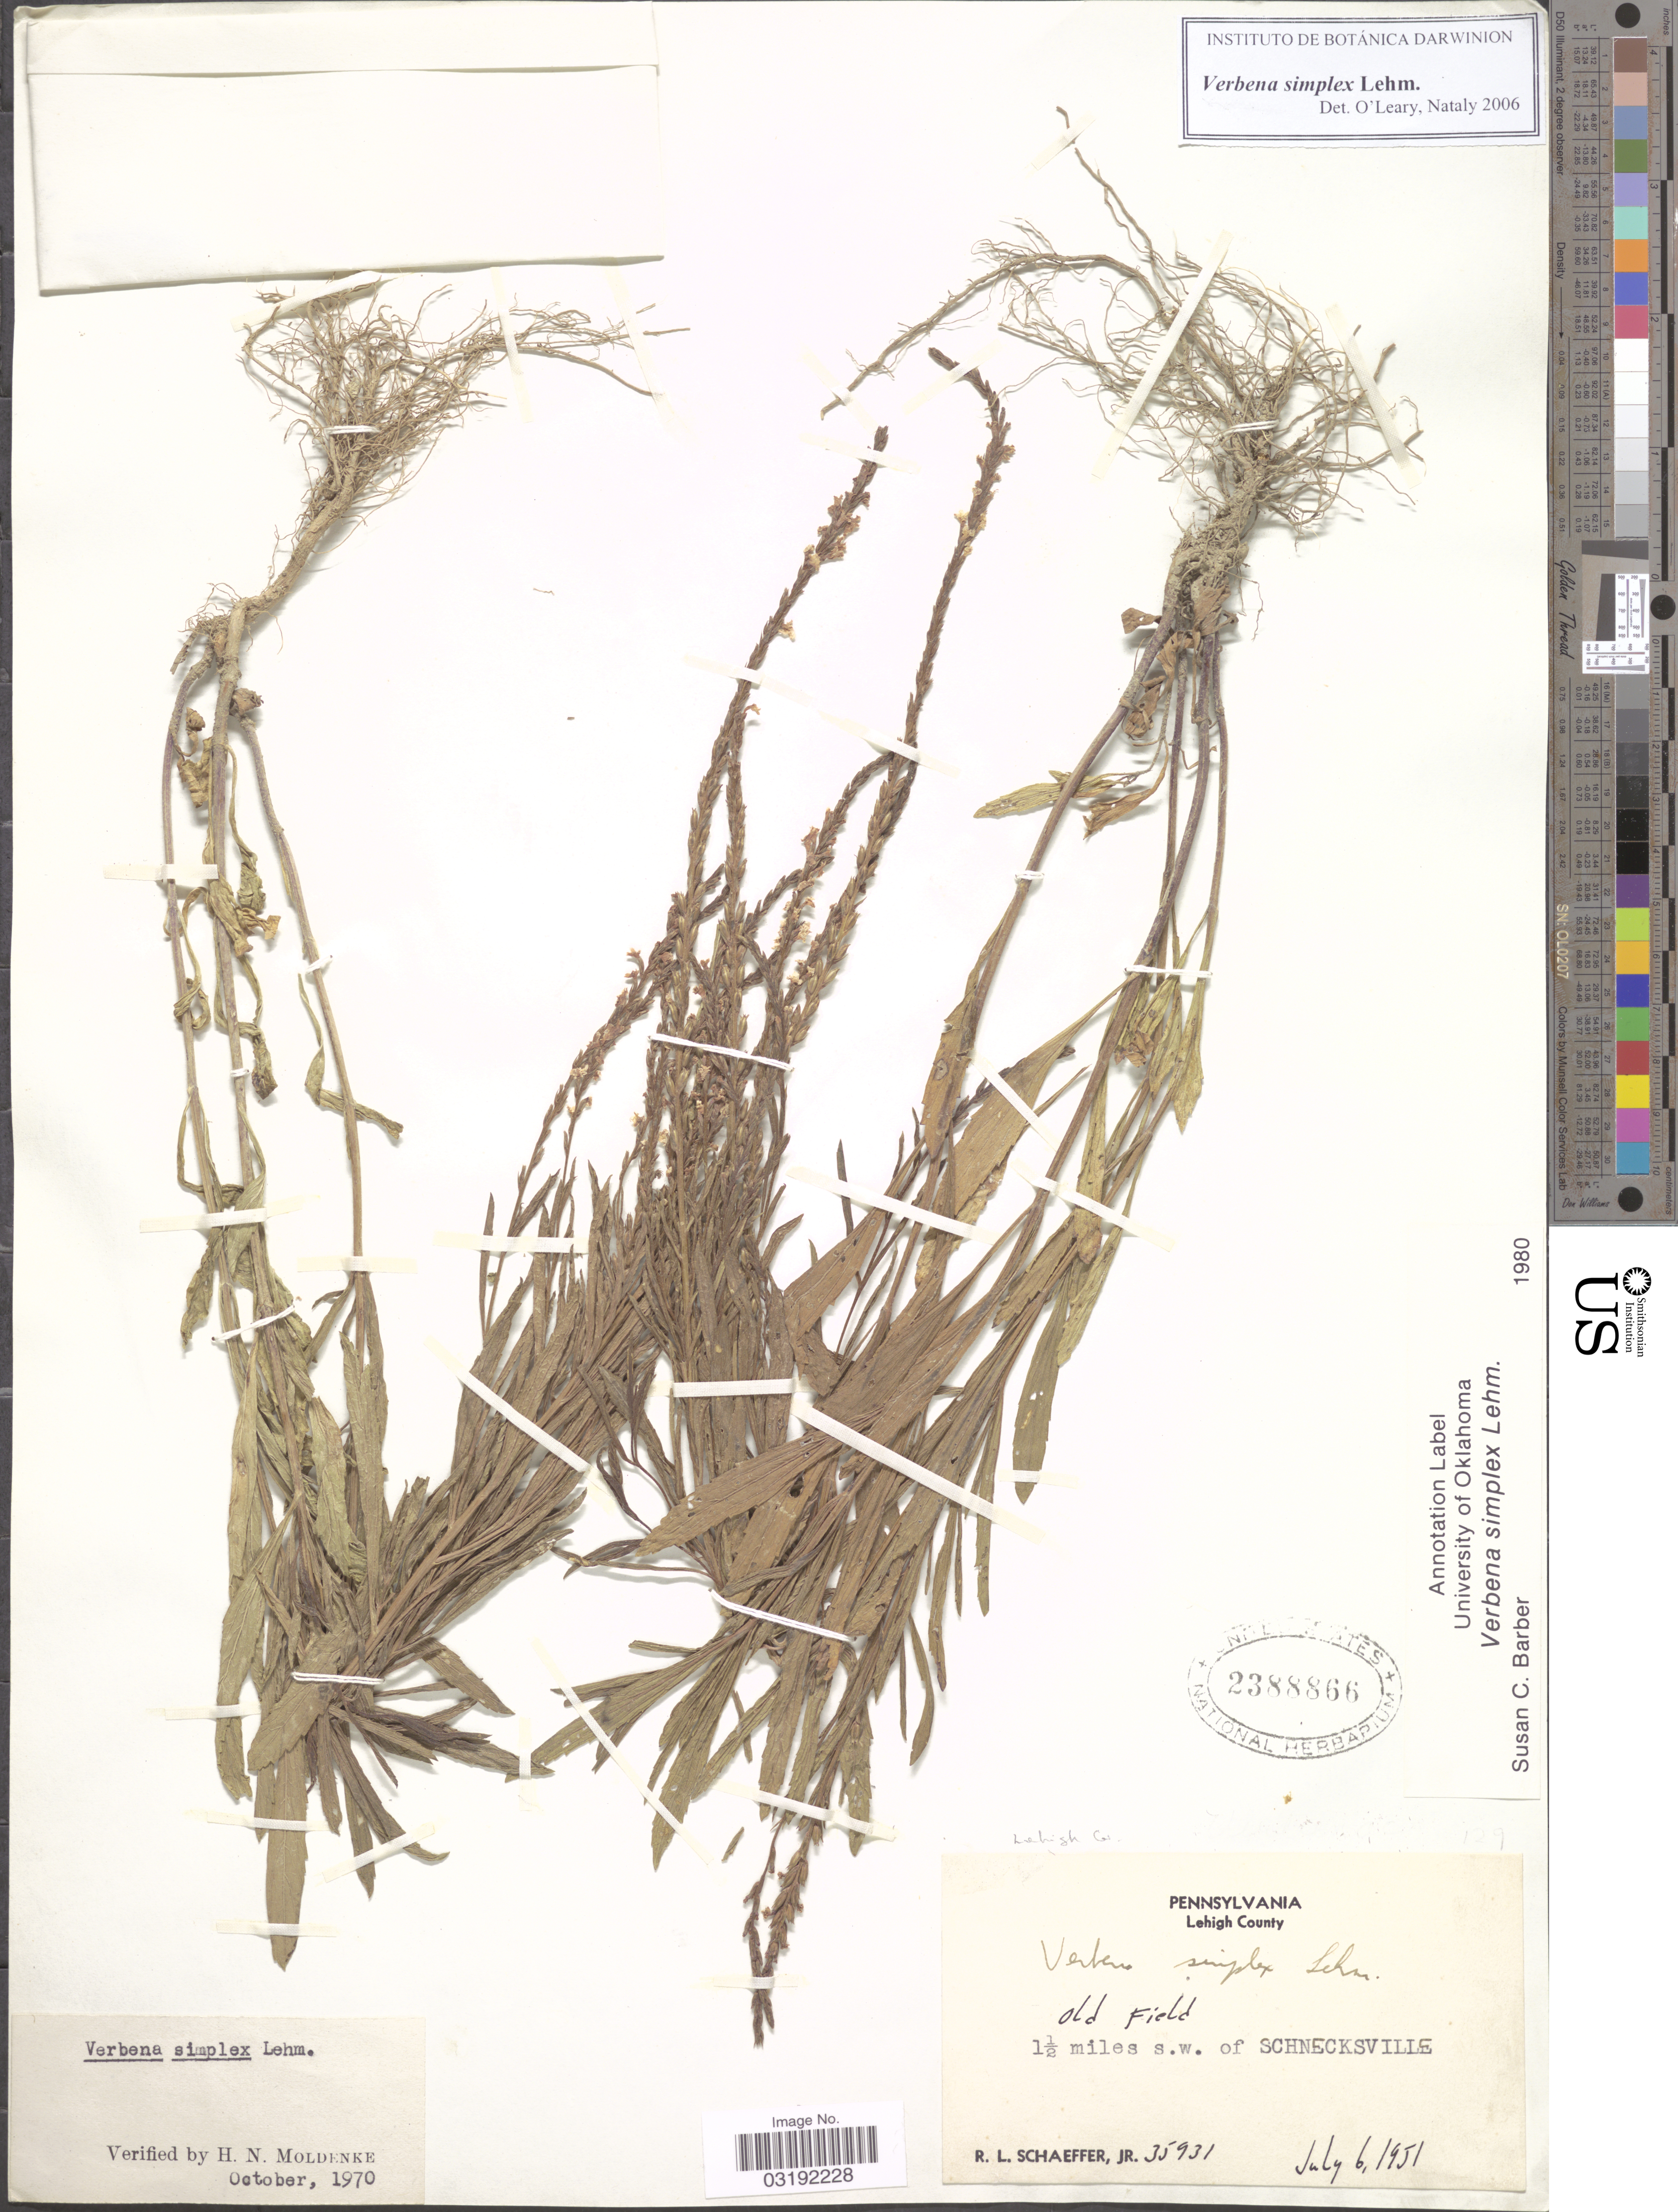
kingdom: Plantae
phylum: Tracheophyta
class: Magnoliopsida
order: Lamiales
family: Verbenaceae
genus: Verbena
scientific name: Verbena simplex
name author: F. Lehm.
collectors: R. L. Schaeffer Jr.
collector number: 35931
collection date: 1951-07-06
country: United States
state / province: Pennsylvania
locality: Lehigh County, 1½ miles s.w. of Schnecksville.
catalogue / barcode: US 2388866